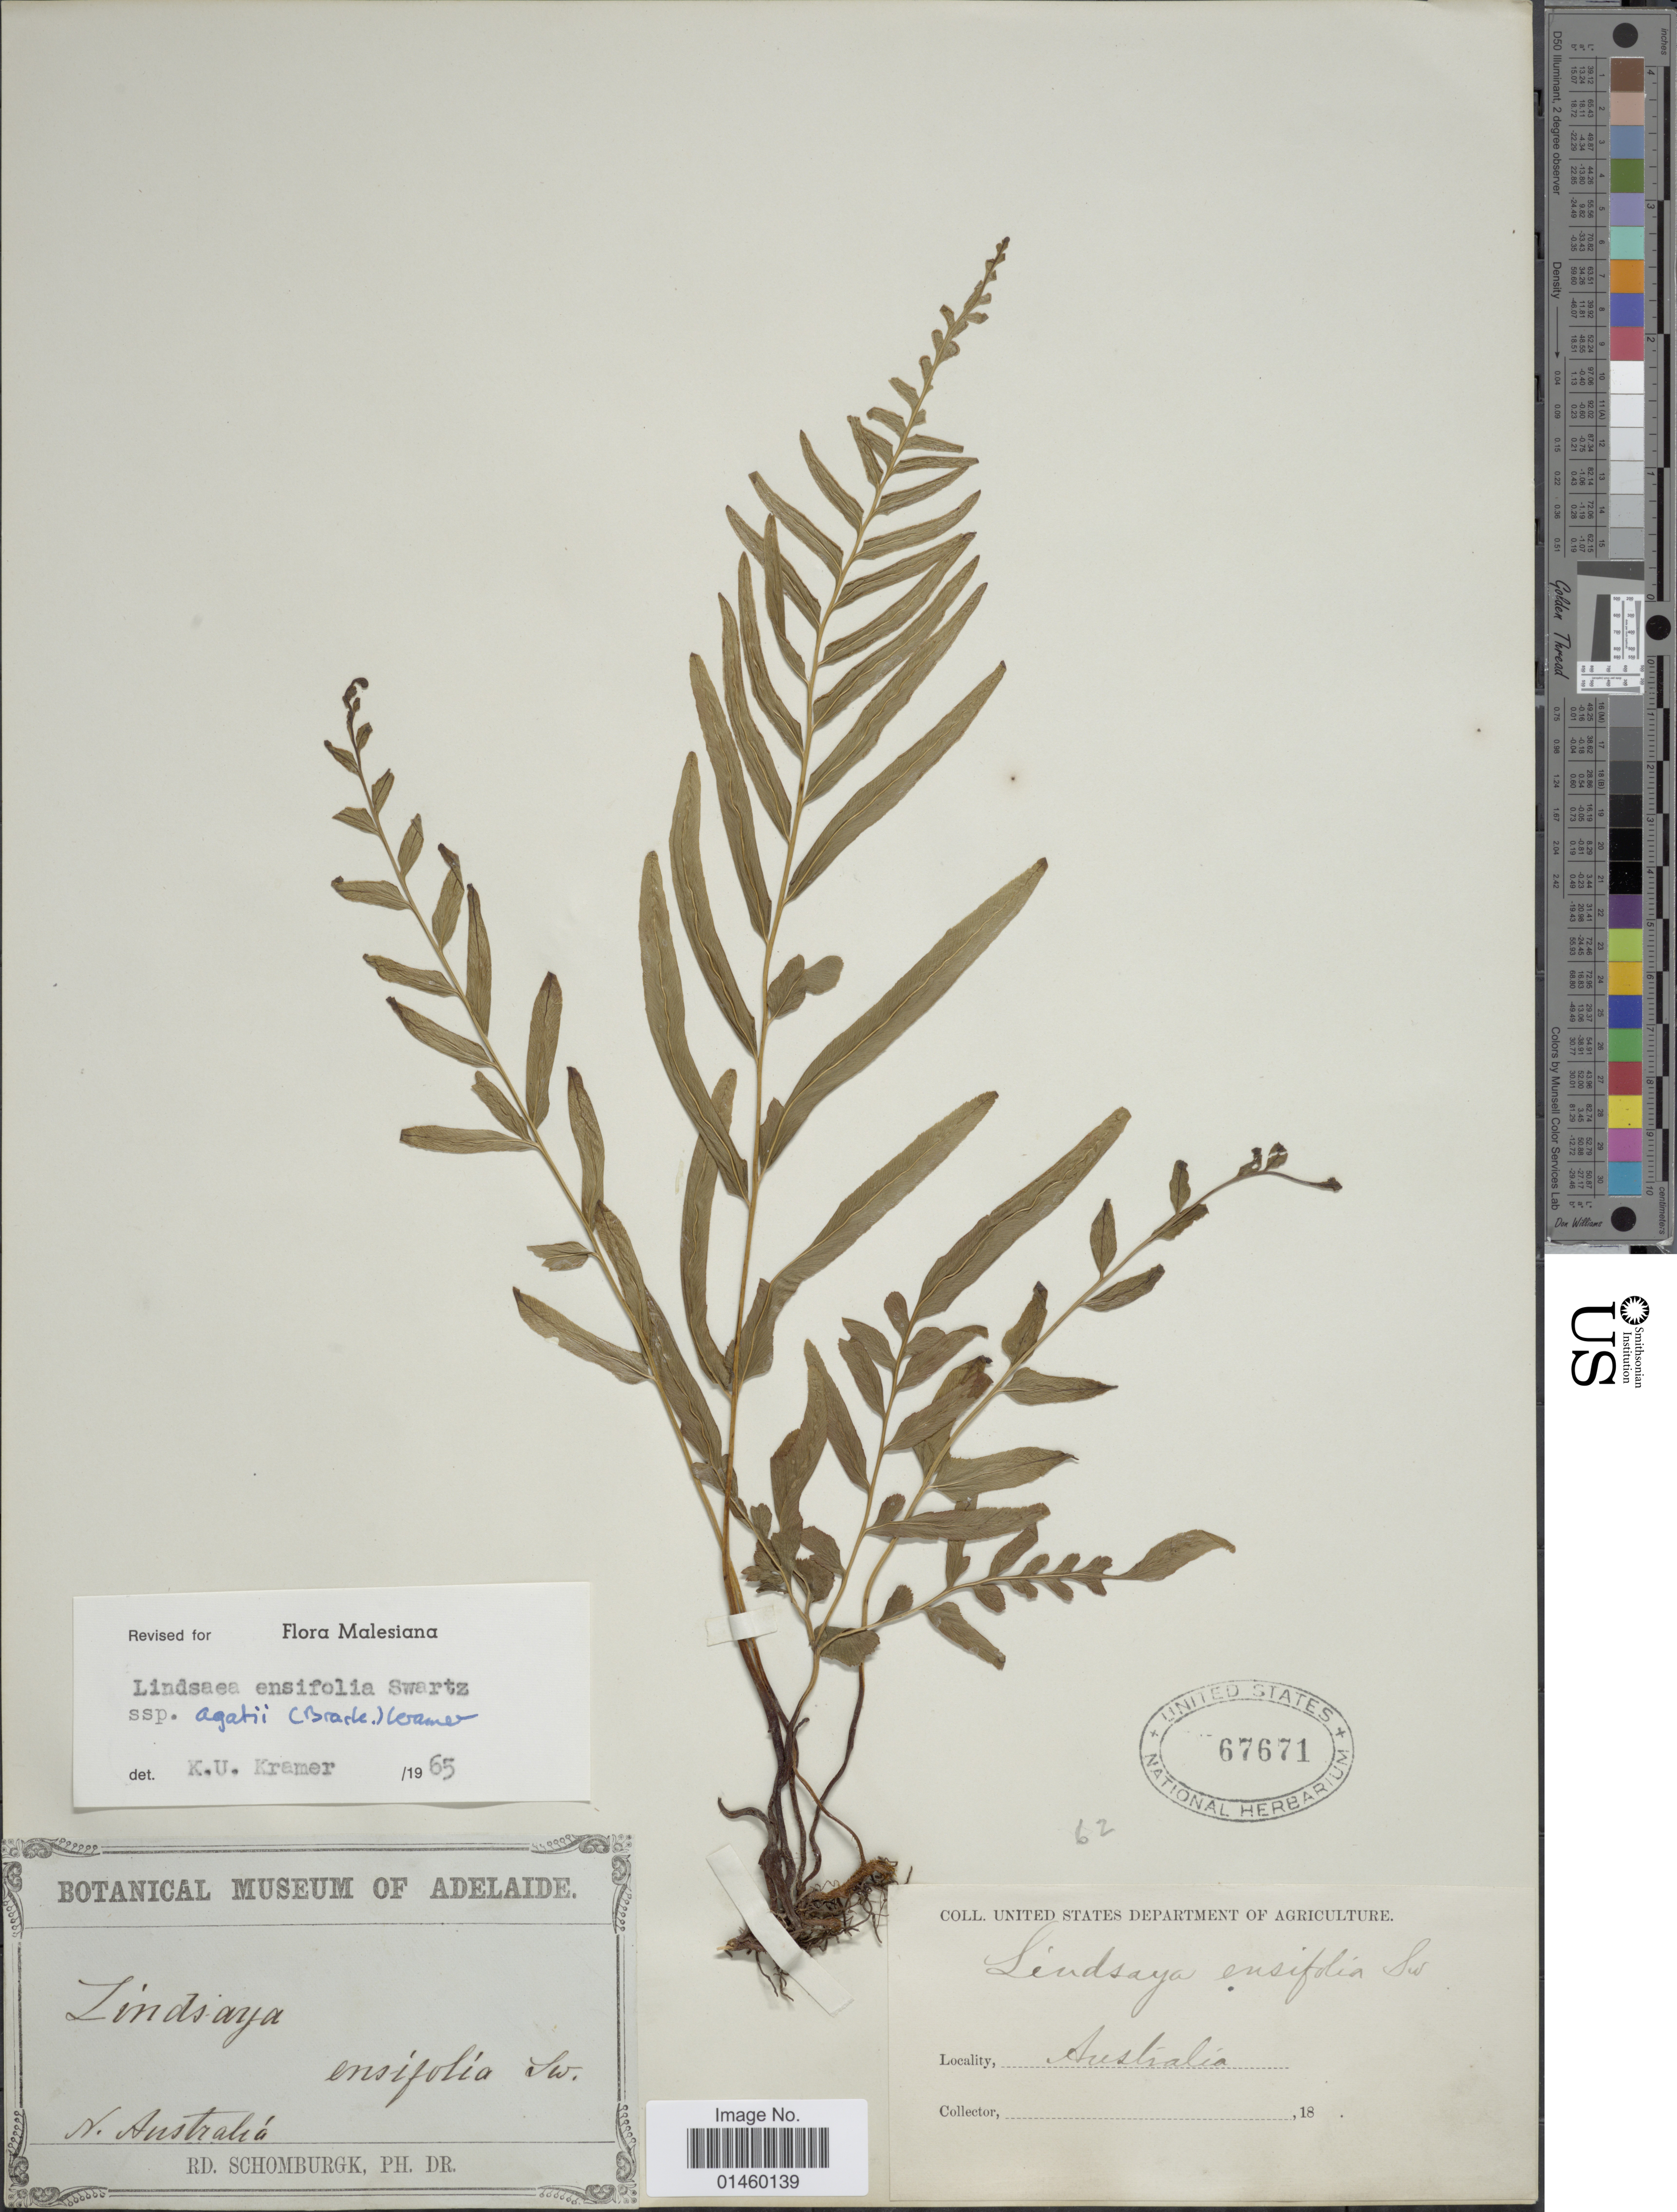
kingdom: Plantae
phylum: Tracheophyta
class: Polypodiopsida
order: Polypodiales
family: Lindsaeaceae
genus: Lindsaea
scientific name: Lindsaea ensifolia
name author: Sw.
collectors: M. R. Schomburgk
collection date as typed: Transcribed d/m/y: //18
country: Australia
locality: N. Australia.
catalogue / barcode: US 67671